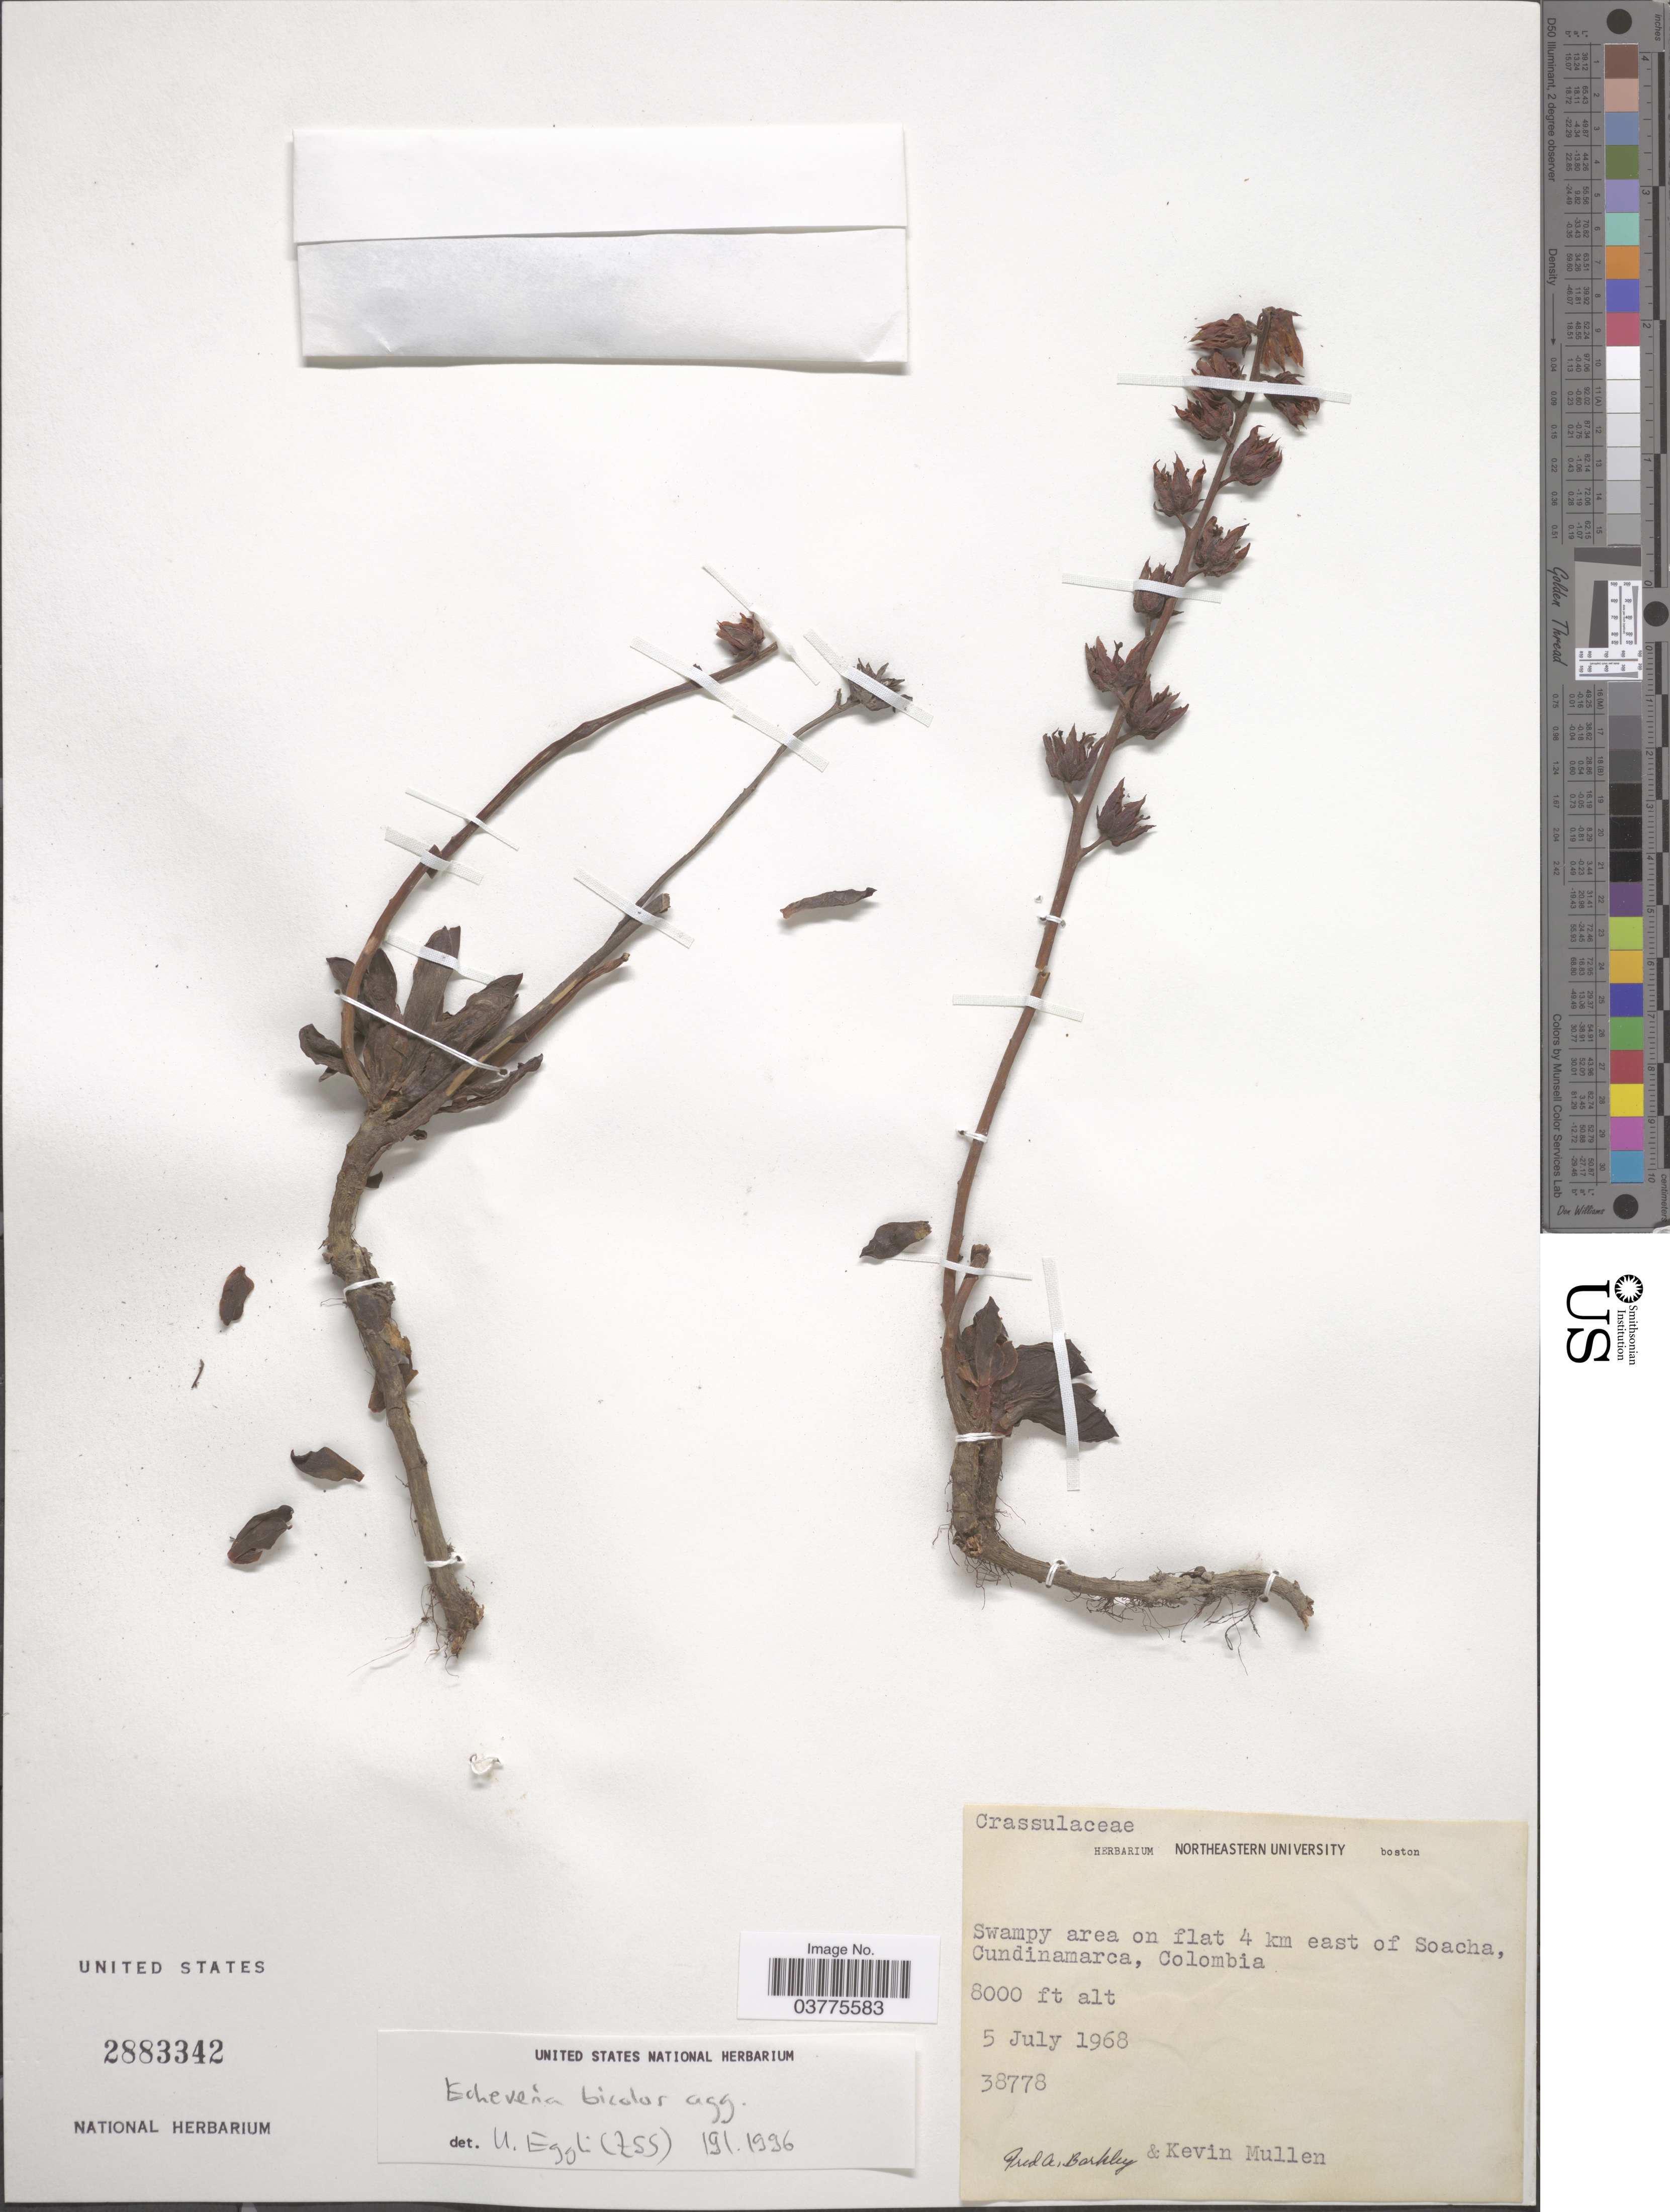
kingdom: Plantae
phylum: Tracheophyta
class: Magnoliopsida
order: Saxifragales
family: Crassulaceae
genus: Echeveria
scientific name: Echeveria bicolor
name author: (Kunth) E. Walther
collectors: F. A. Barkley & K. Mullen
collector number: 38778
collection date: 1968-07-05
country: Colombia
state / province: Cundinamarca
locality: Swampy area on flat 4 km east of Soacha.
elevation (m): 2438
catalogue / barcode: US 2883342